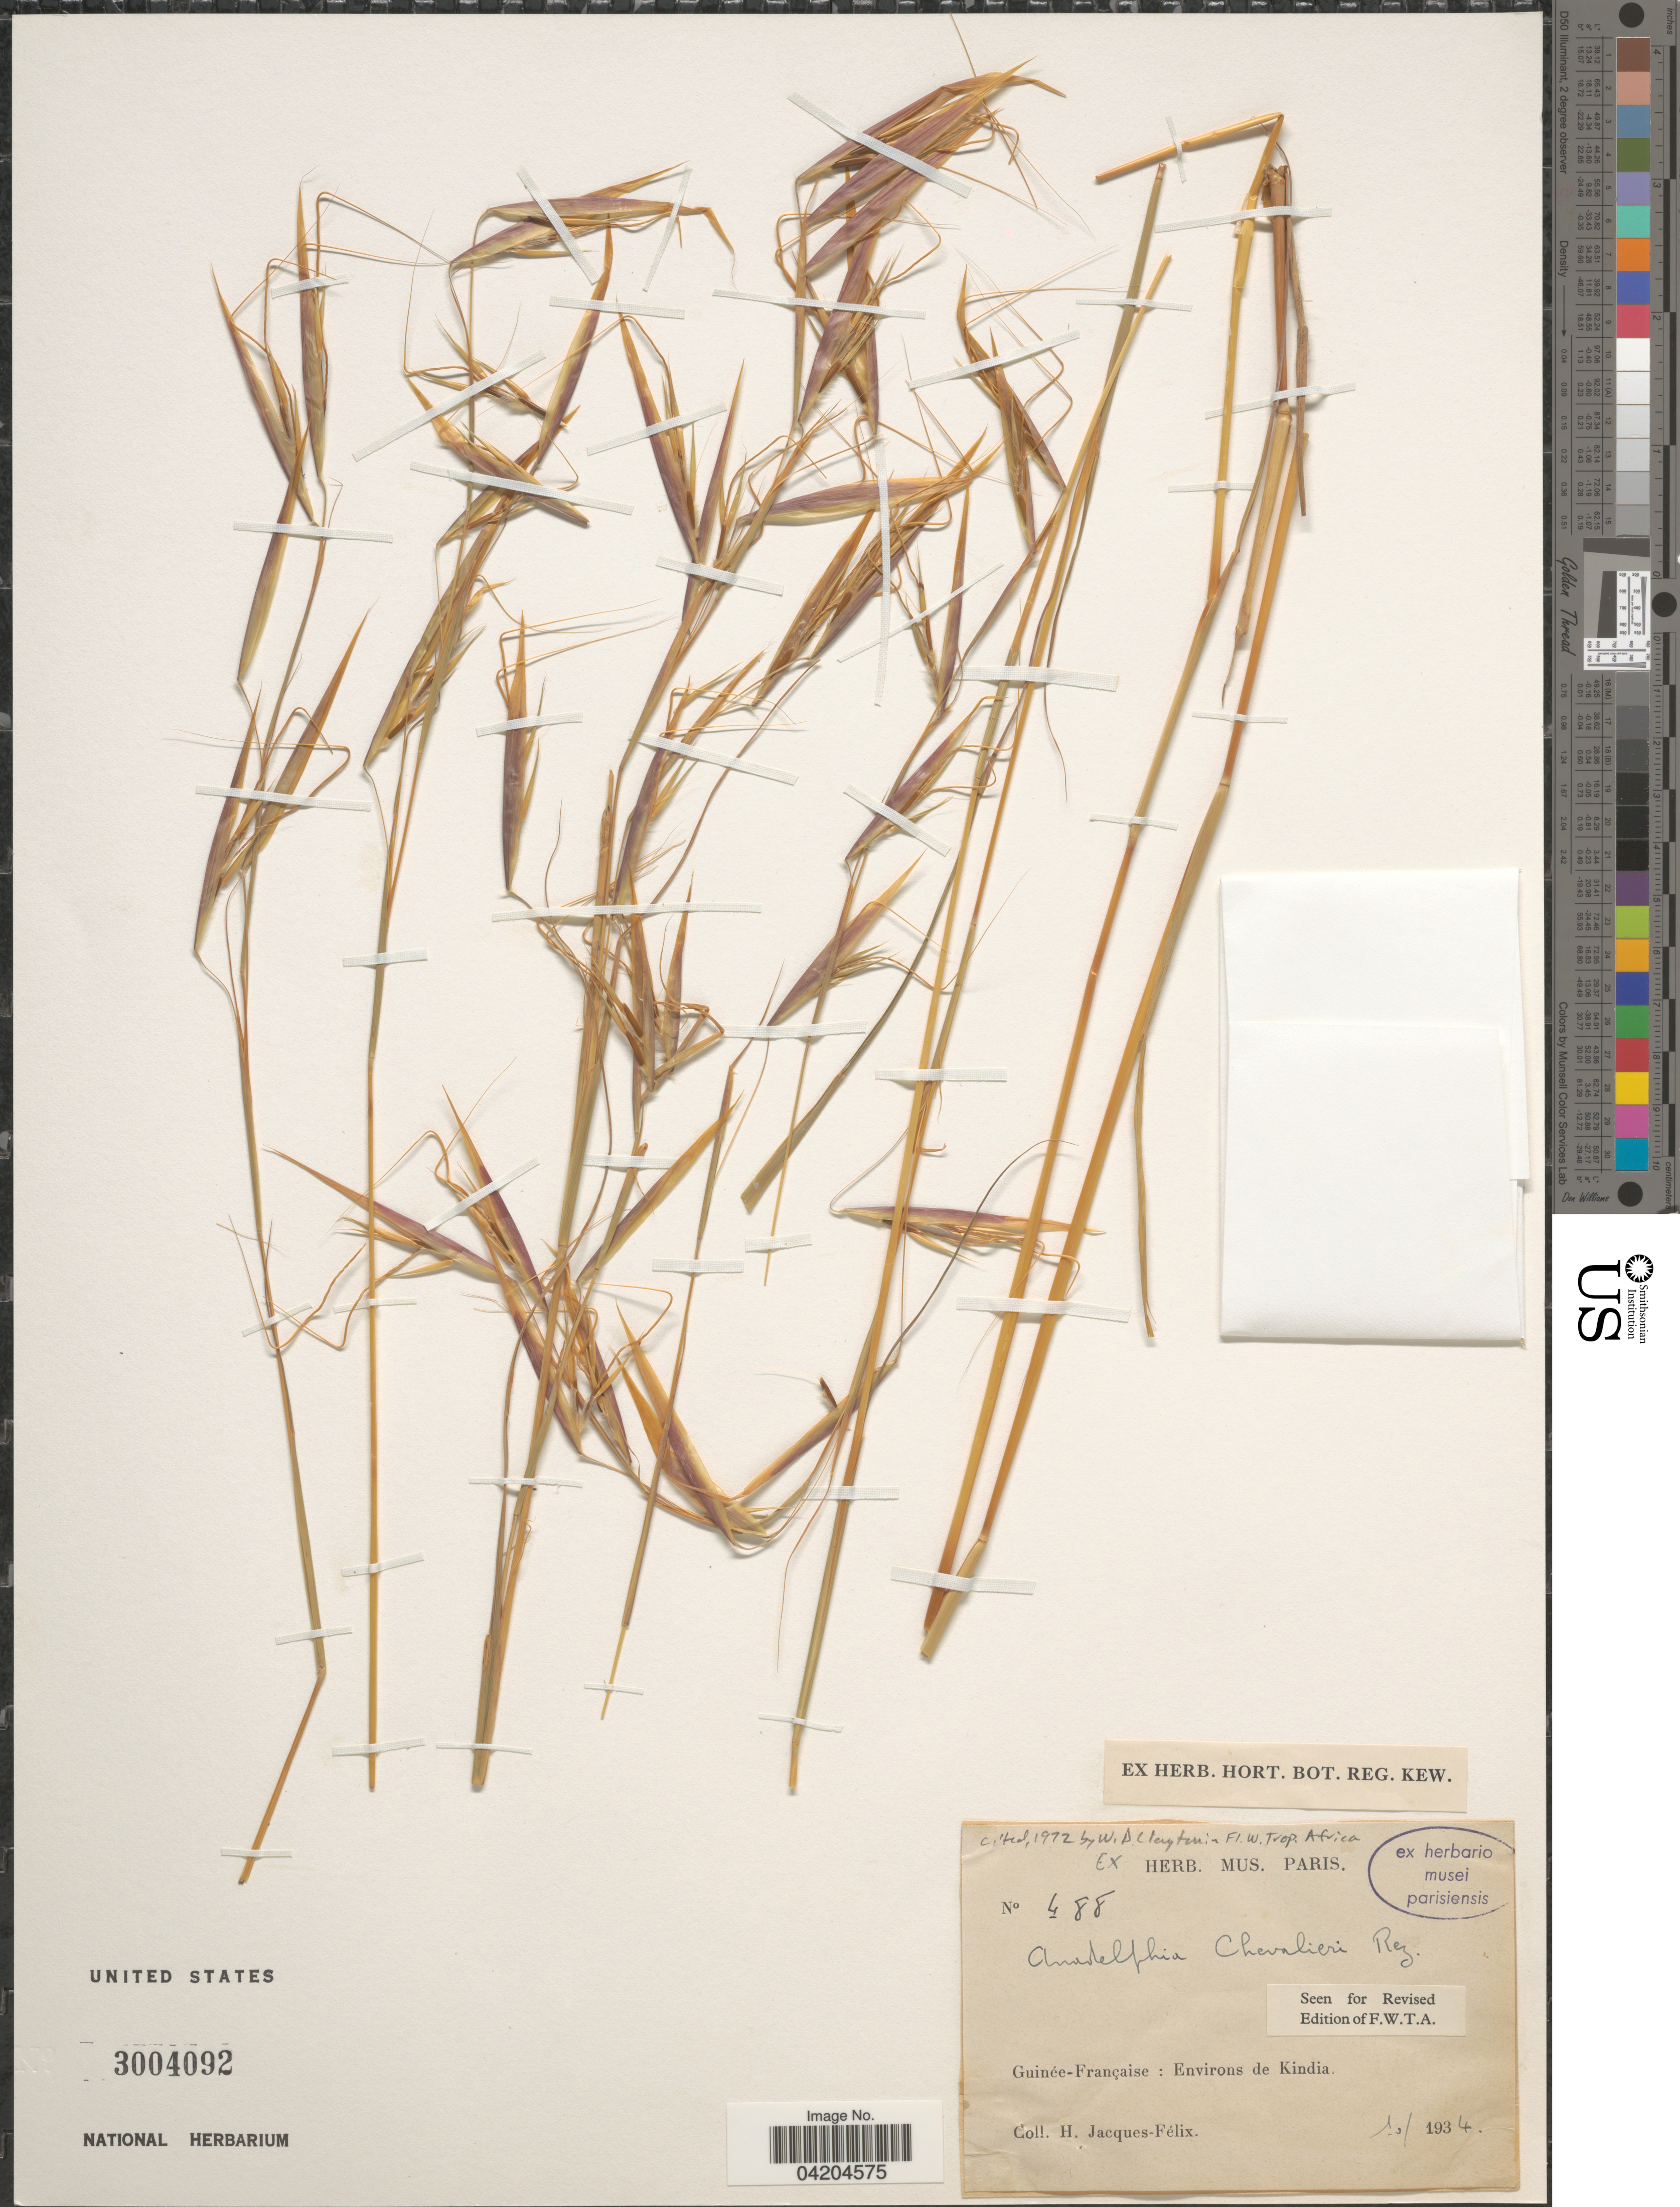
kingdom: Plantae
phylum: Tracheophyta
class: Liliopsida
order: Poales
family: Poaceae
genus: Anadelphia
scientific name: Anadelphia chevalieri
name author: Reznik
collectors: H. Jacques-Félix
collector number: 488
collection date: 1934-10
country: Guinea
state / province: Kindia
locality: Guinée-Française: Environs de Kindia.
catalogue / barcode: US 3004092